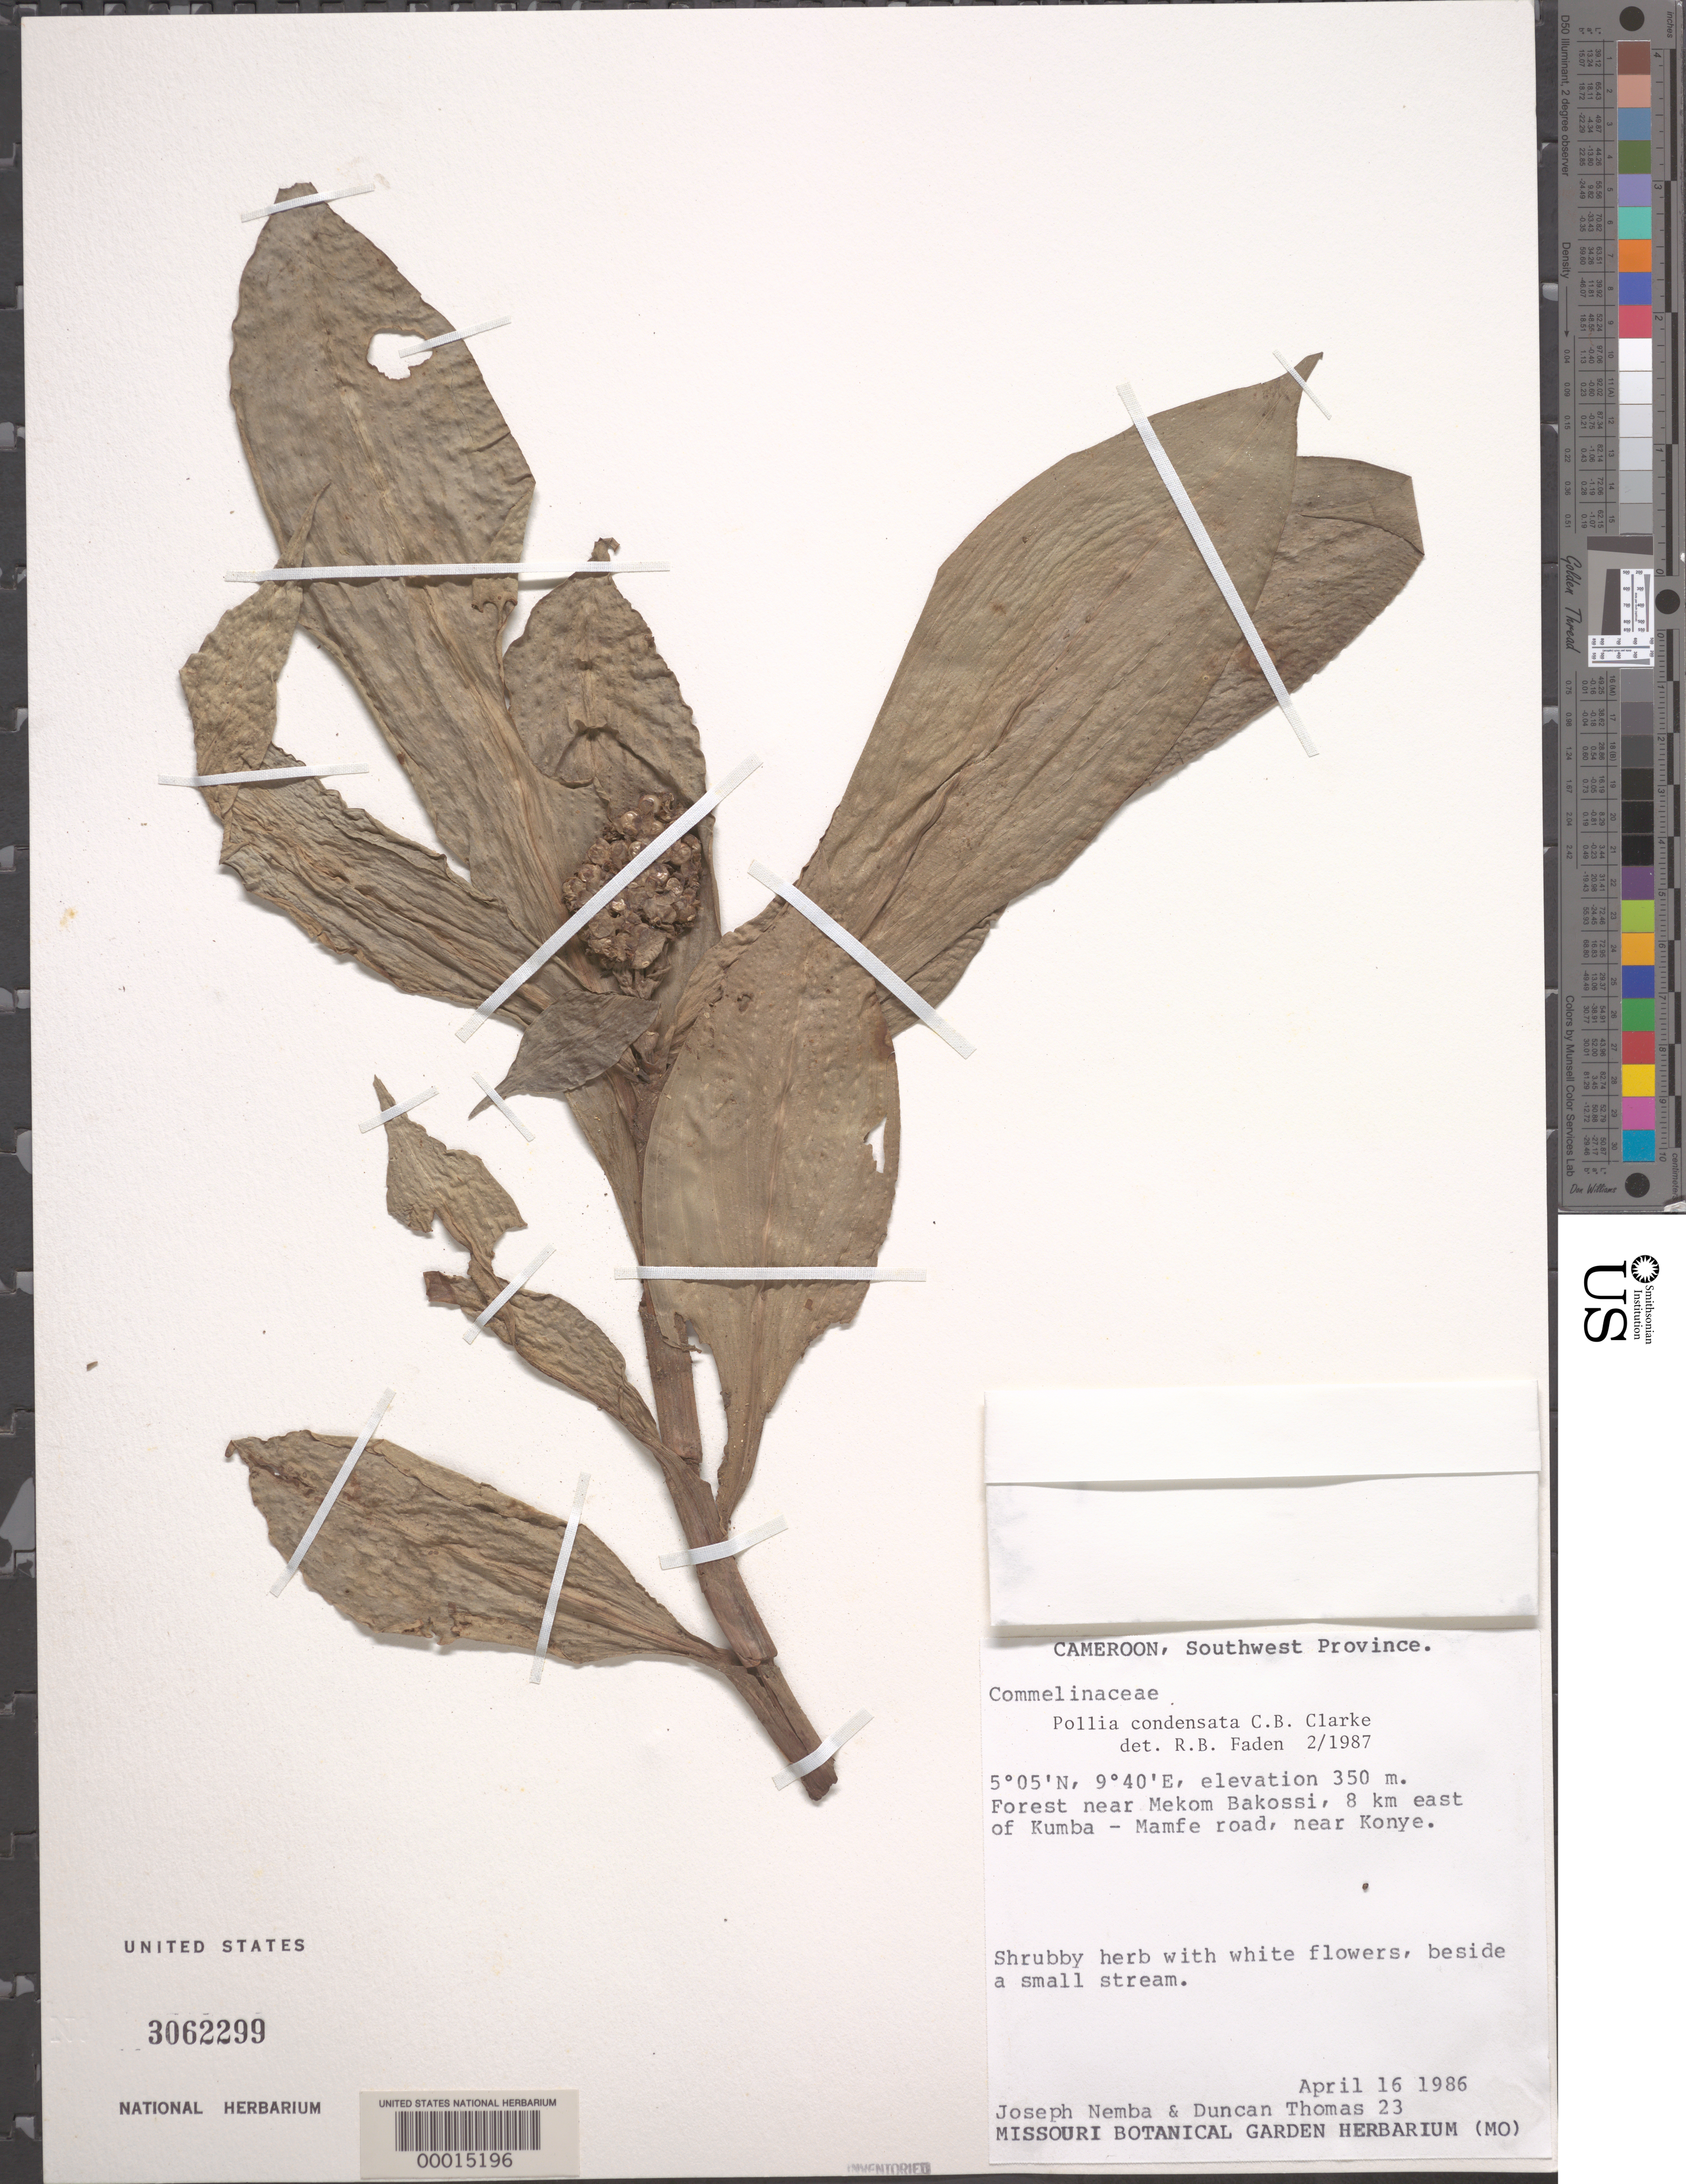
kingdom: Plantae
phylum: Tracheophyta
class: Liliopsida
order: Commelinales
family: Commelinaceae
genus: Pollia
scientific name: Pollia condensata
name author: C.B. Clarke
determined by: Faden, Robert B., (US), Smithsonian Institution - National Museum of Natural History (UNITED STATES)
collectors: J. Nemba & D. W. Thomas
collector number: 23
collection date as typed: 16 Apr 1986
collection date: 1986-04-16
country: Cameroon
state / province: Sud-Ouest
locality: Near mekom bakossi, 8 km e of kumba - mamfe road, near konye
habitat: Streambank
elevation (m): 350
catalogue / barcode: US 3062299